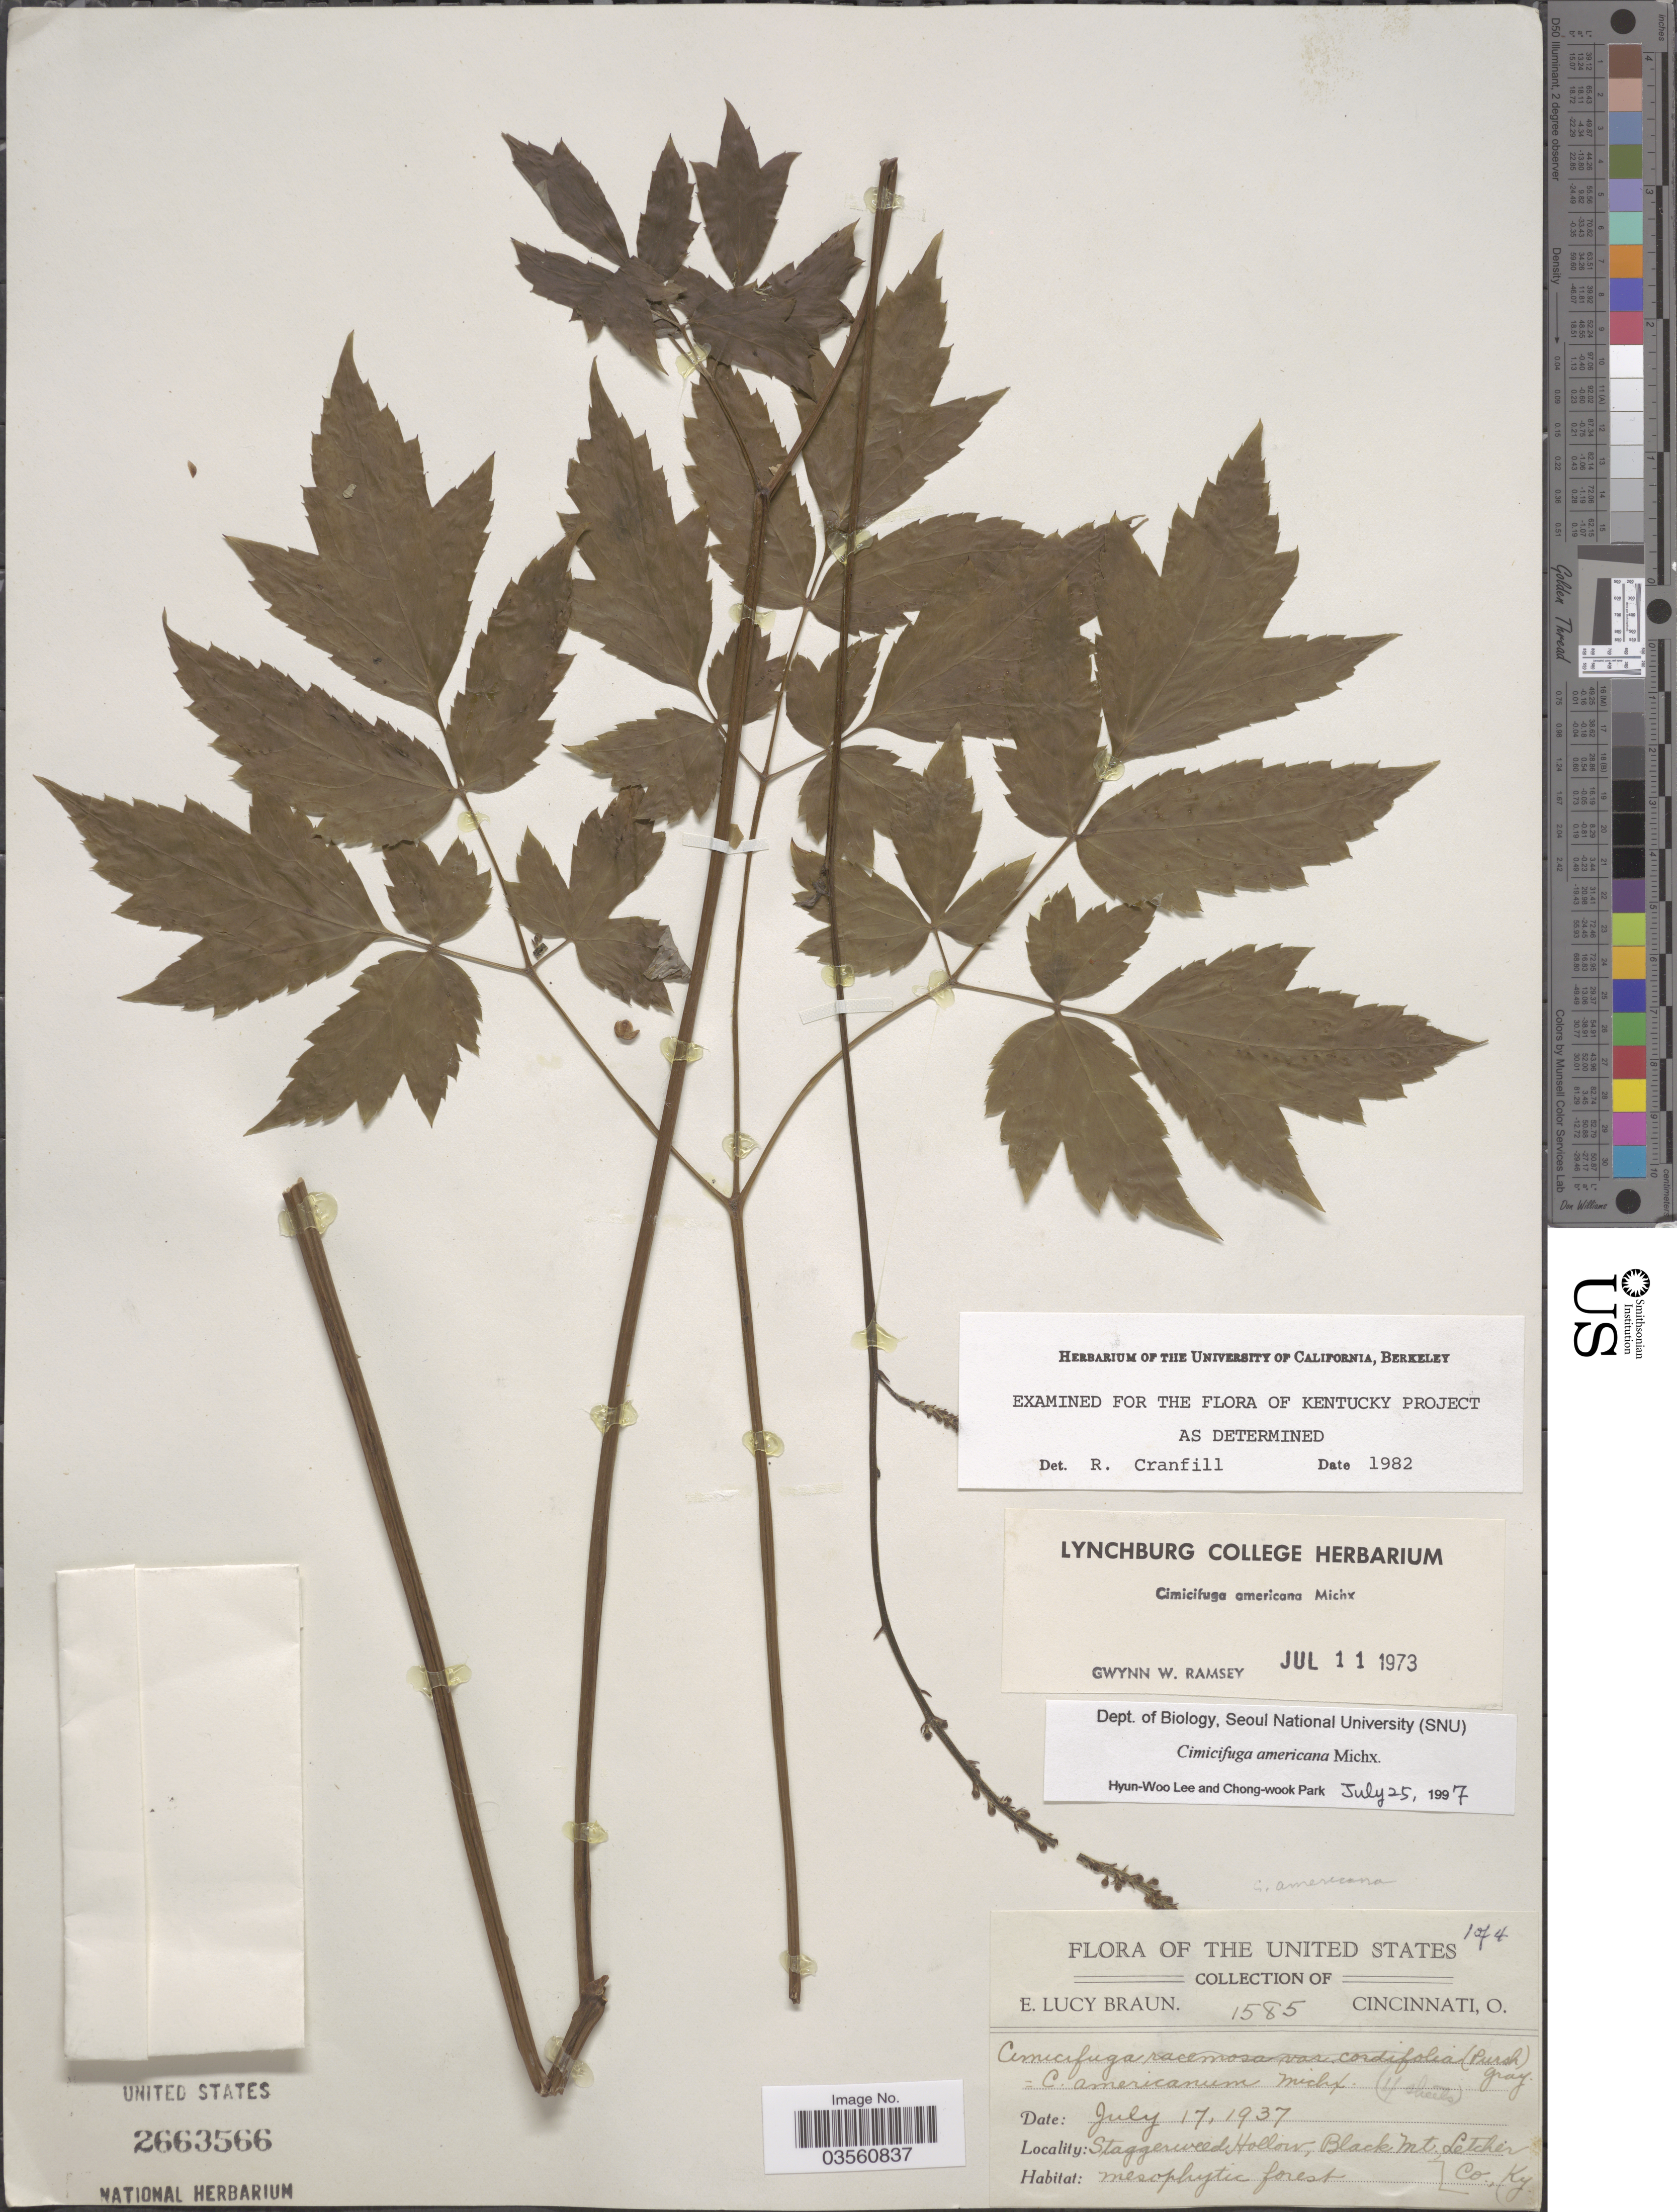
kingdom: Plantae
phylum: Tracheophyta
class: Magnoliopsida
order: Ranunculales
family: Ranunculaceae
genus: Actaea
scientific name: Actaea podocarpa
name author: DC.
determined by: Strong, M. T., (US), Smithsonian Institution - National Museum of Natural History (UNITED STATES)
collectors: E. L. Braun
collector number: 1585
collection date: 1937-07-17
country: United States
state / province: Kentucky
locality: Staggerweed Hollow, Black Mt., Letcher Co.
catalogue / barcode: US 2663566